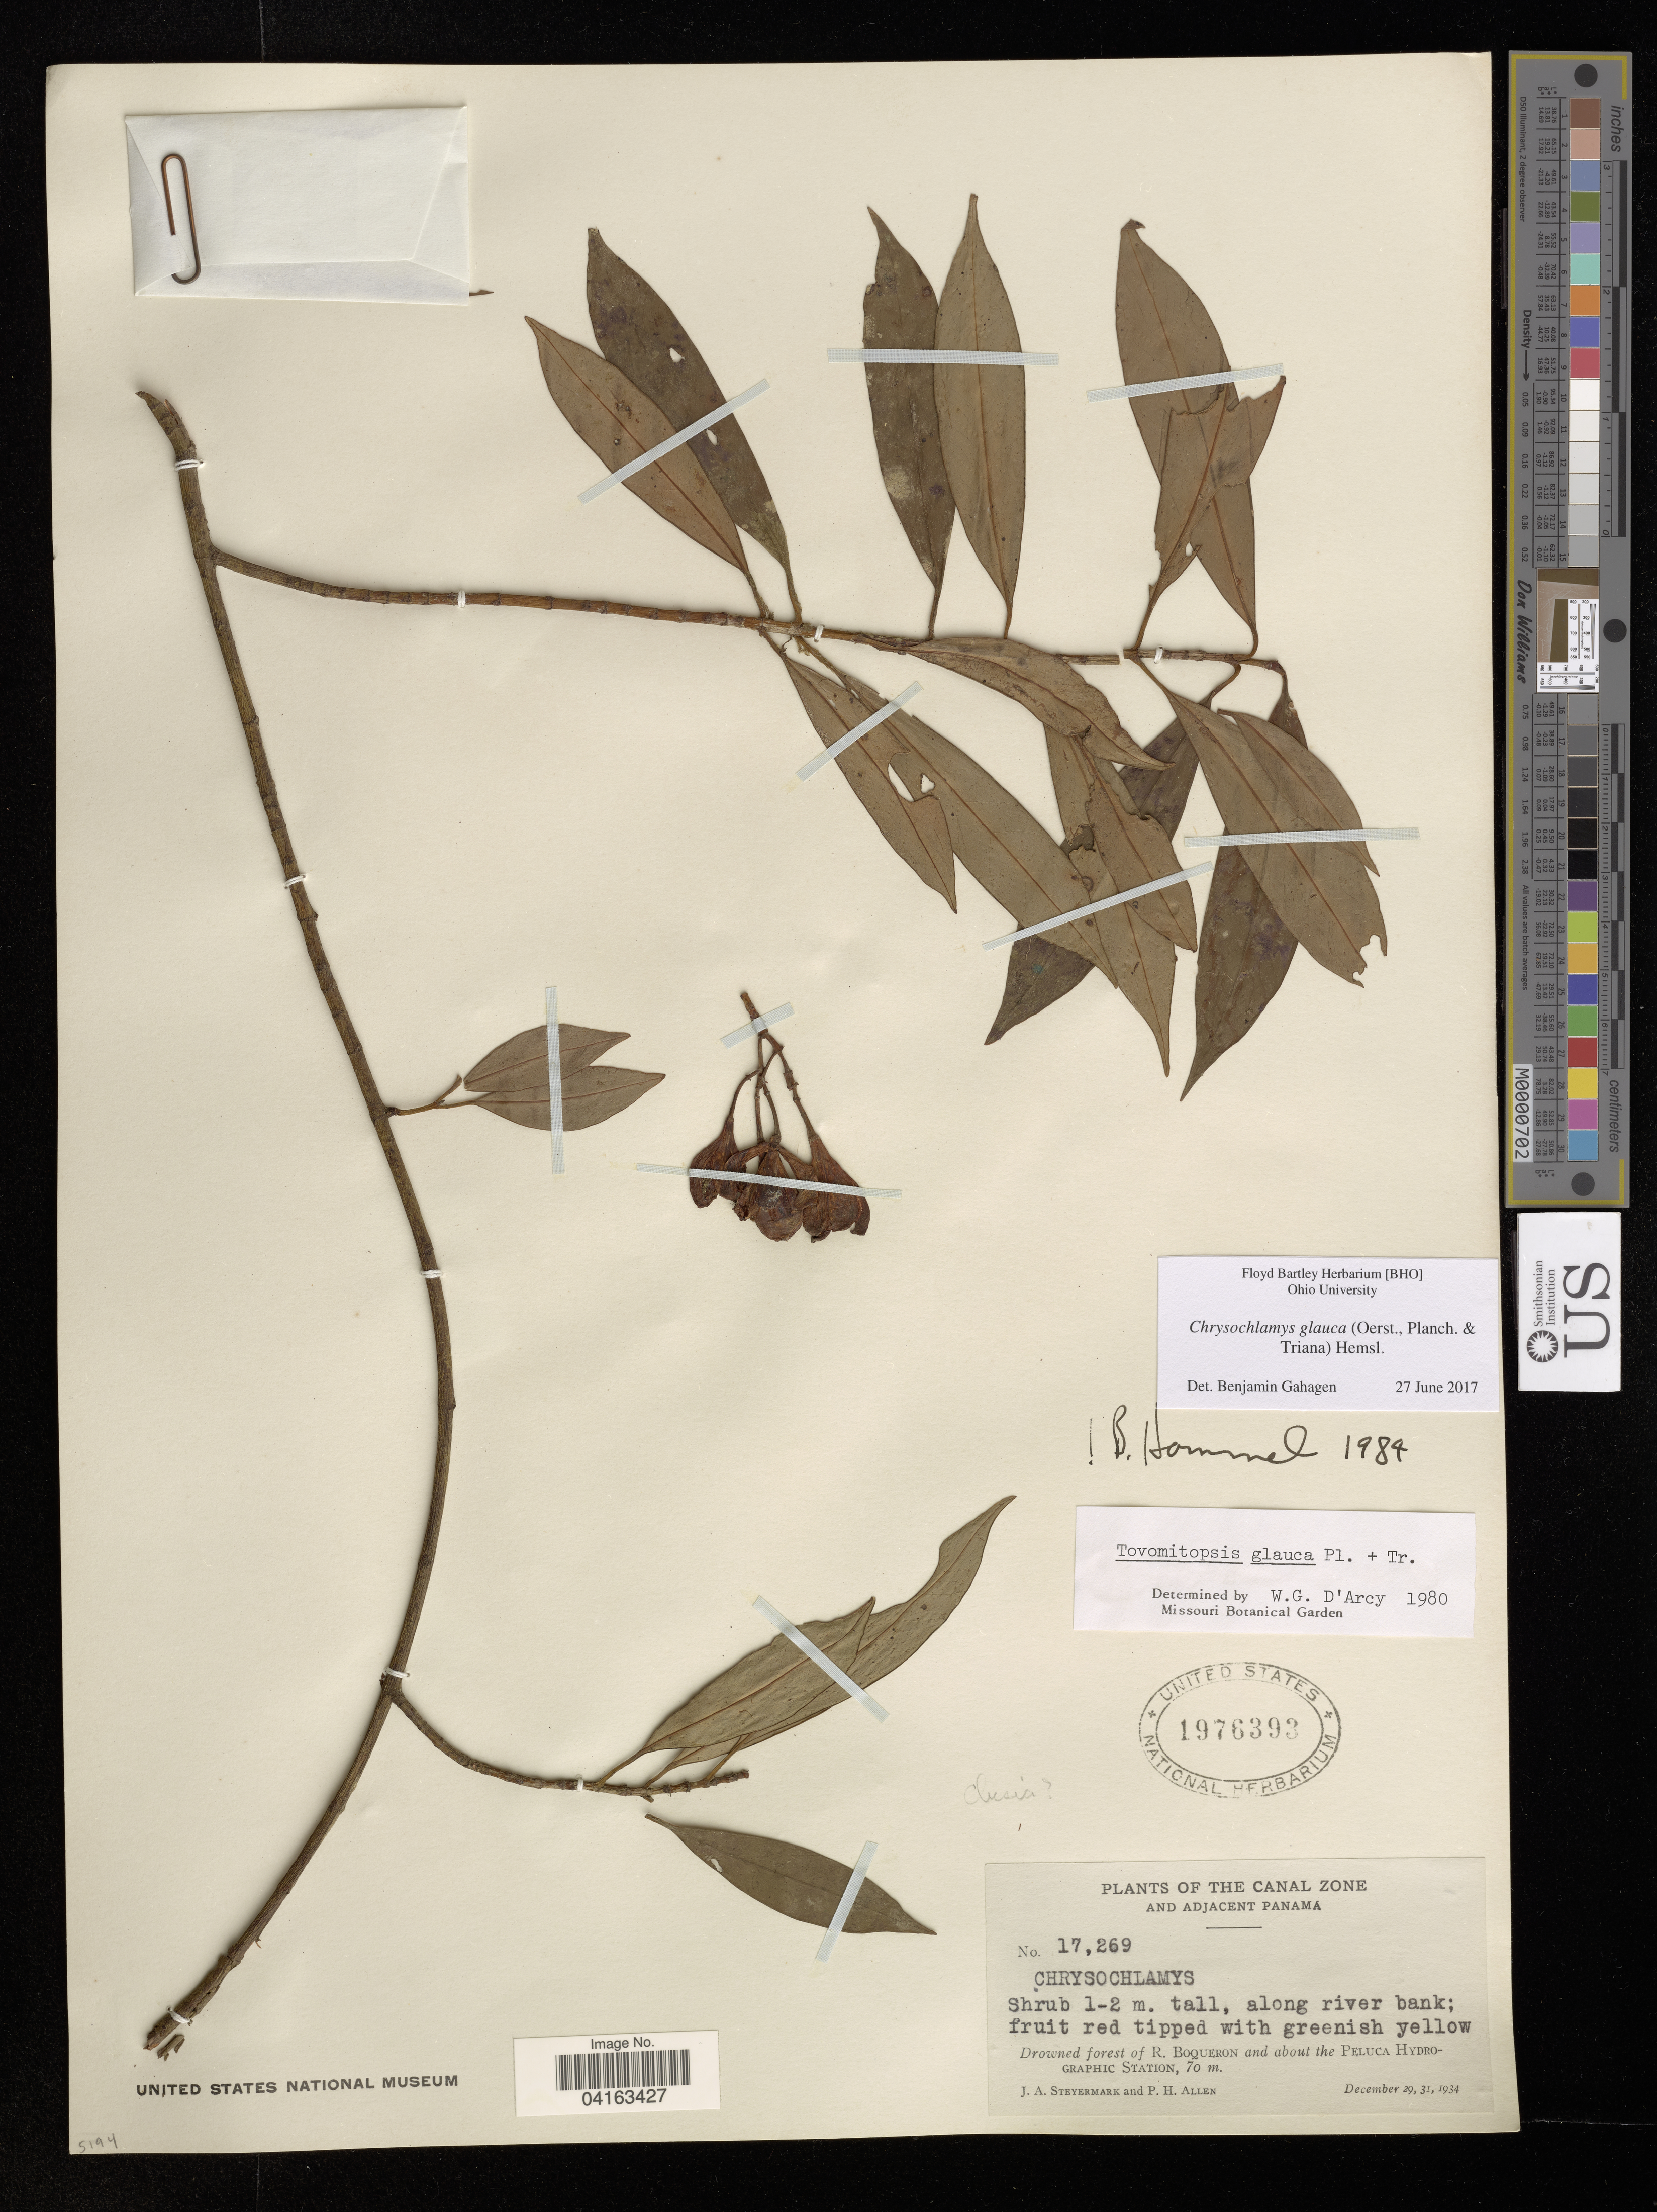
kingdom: Plantae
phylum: Tracheophyta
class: Magnoliopsida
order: Malpighiales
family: Clusiaceae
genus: Tovomitopsis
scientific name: Tovomitopsis glauca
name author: Oerst. et al.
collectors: J. Steyermark & P. H. Allen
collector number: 17269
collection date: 1934-12-29/1934-12-31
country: Paraguay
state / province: Boqueron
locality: The Canal Zone and Adjacent Panama. Shrub 1-2 m. tall, along river bank. Drowned forest of R. Boqueron and about the Peluca Hydrographic Station.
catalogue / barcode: US 1976393